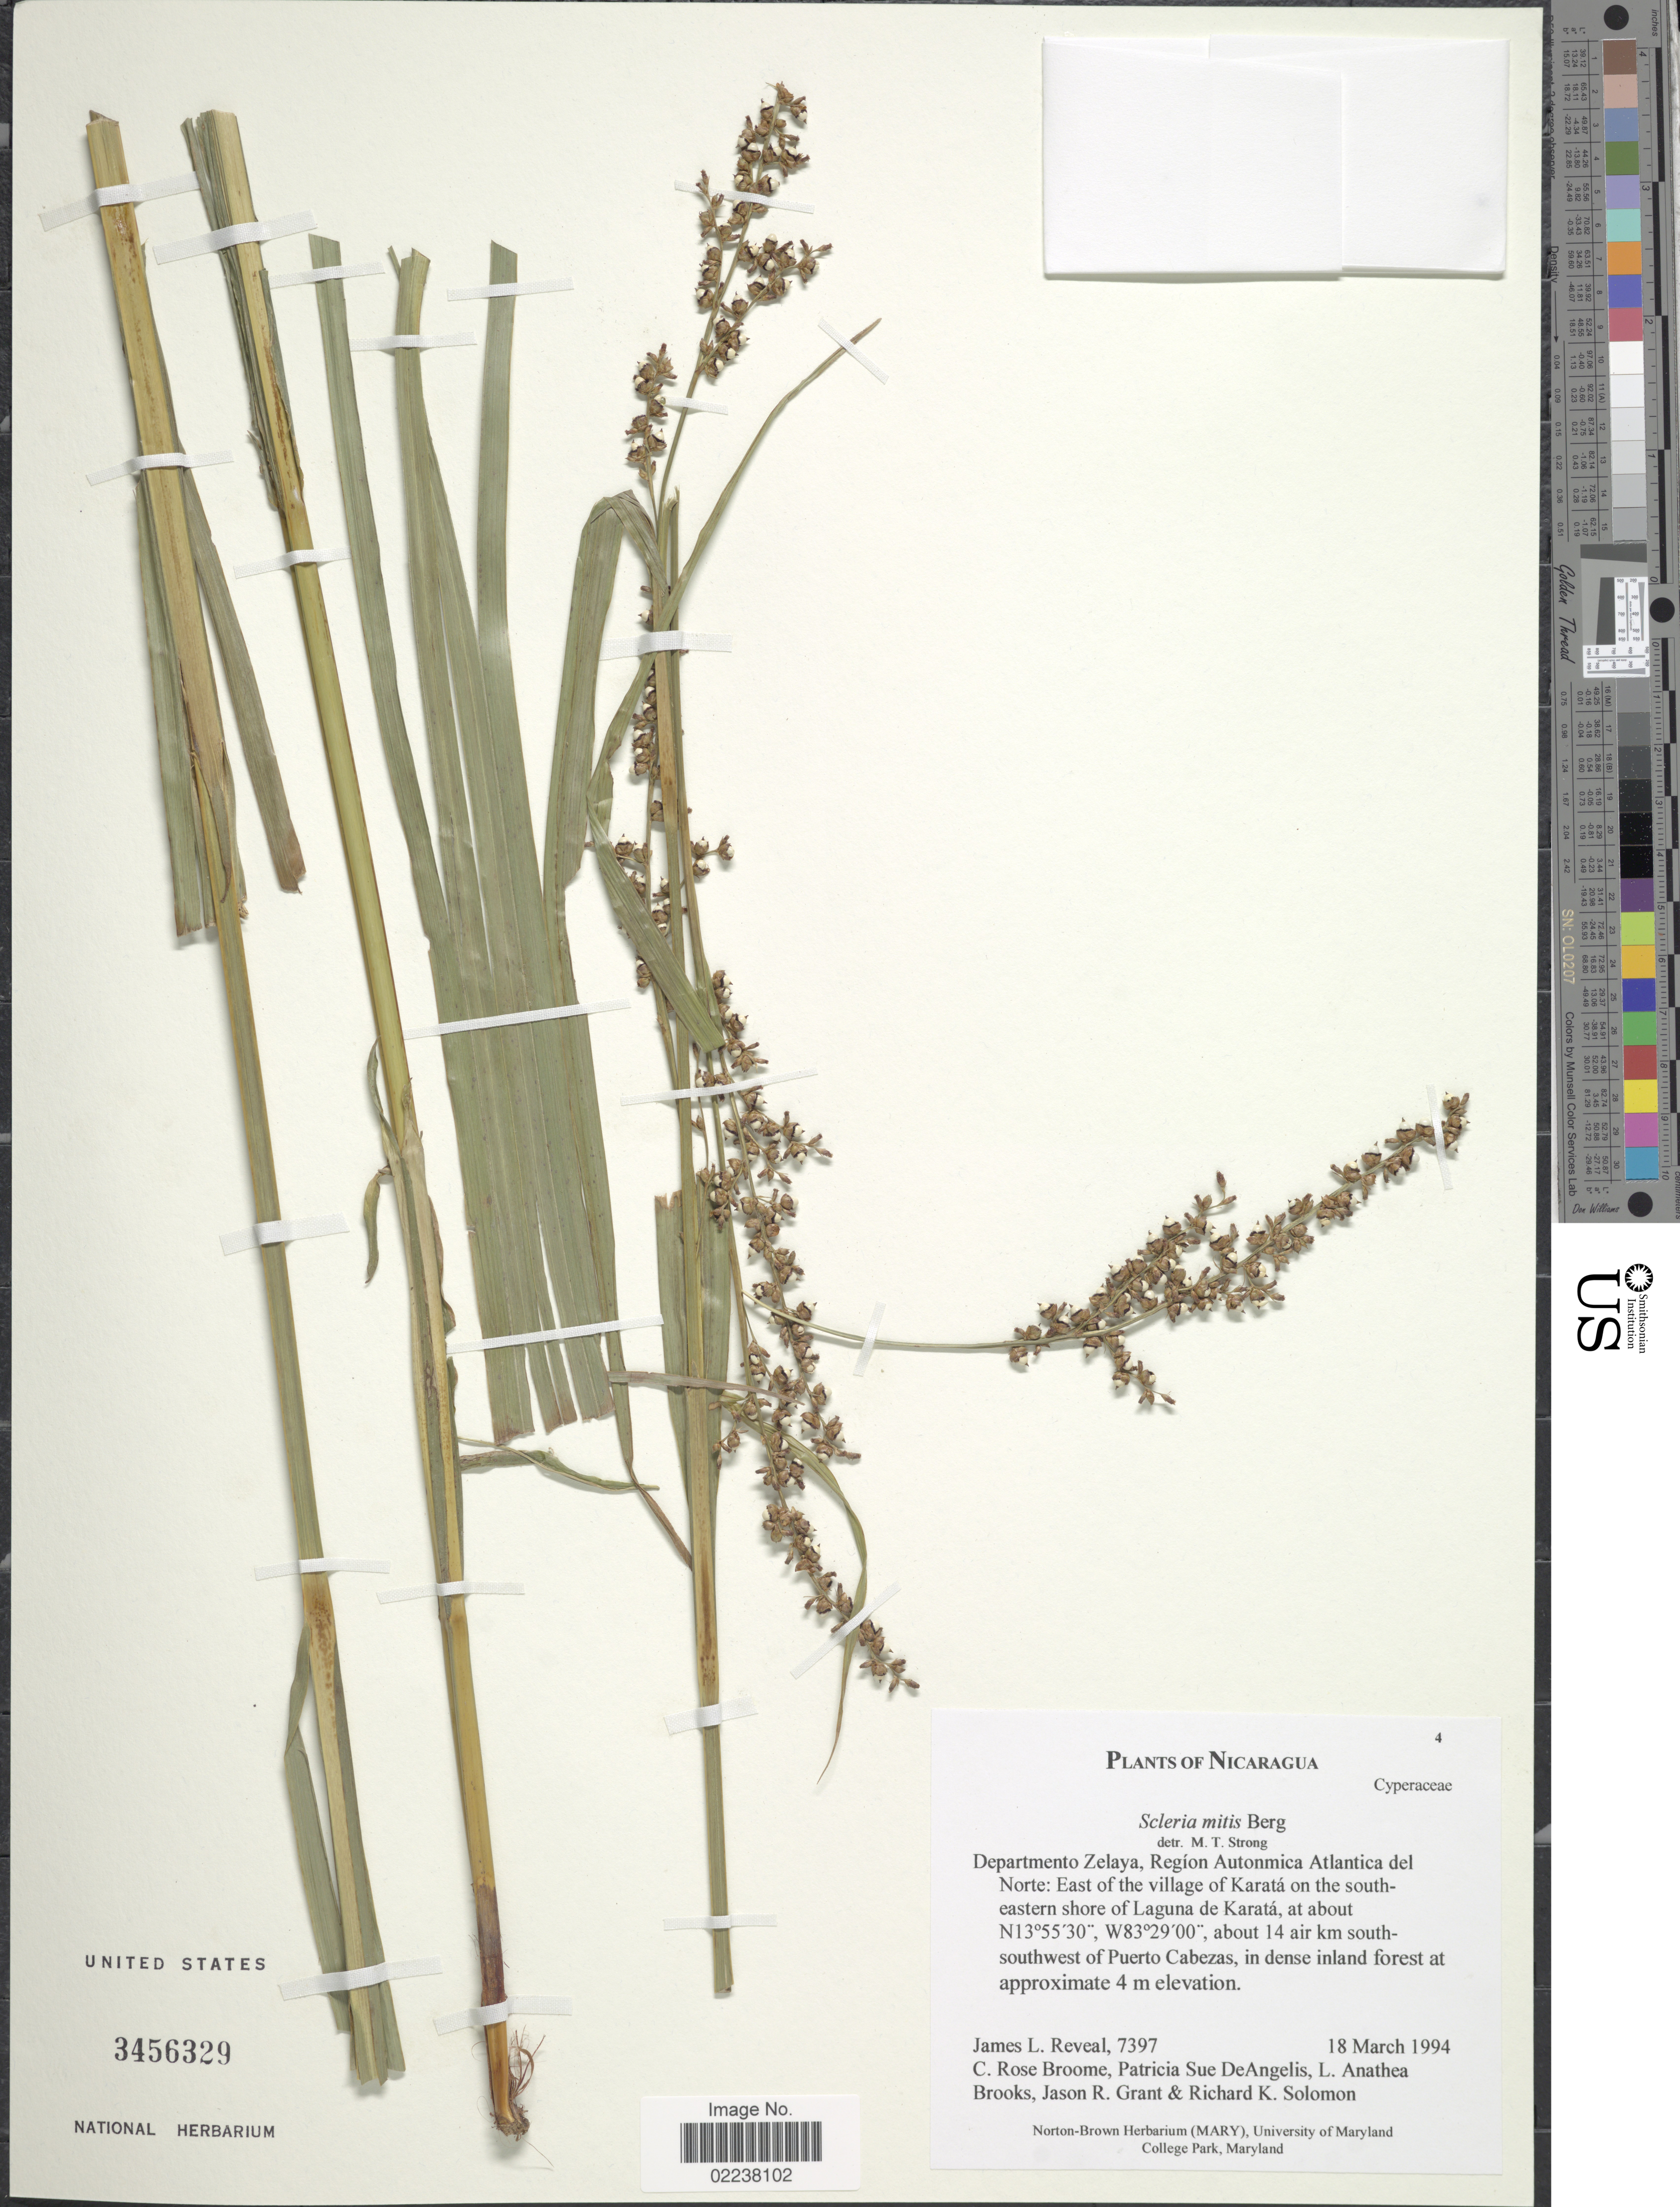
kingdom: Plantae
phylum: Tracheophyta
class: Liliopsida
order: Poales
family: Cyperaceae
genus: Scleria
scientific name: Scleria mitis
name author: P.J. Bergius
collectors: J. L. Reveal, C. R. Broome, P. DeAngelis, L. Brooks & et al.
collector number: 7397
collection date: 1994-03-18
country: Nicaragua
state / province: Atlantico Norte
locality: Region Autonmica Atlantica del Norte: East of the village of Karata on the southeastern shore of Laguna de Karata, about 14 air km south southwest of Puerto Cabezas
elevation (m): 4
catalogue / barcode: US 3456329